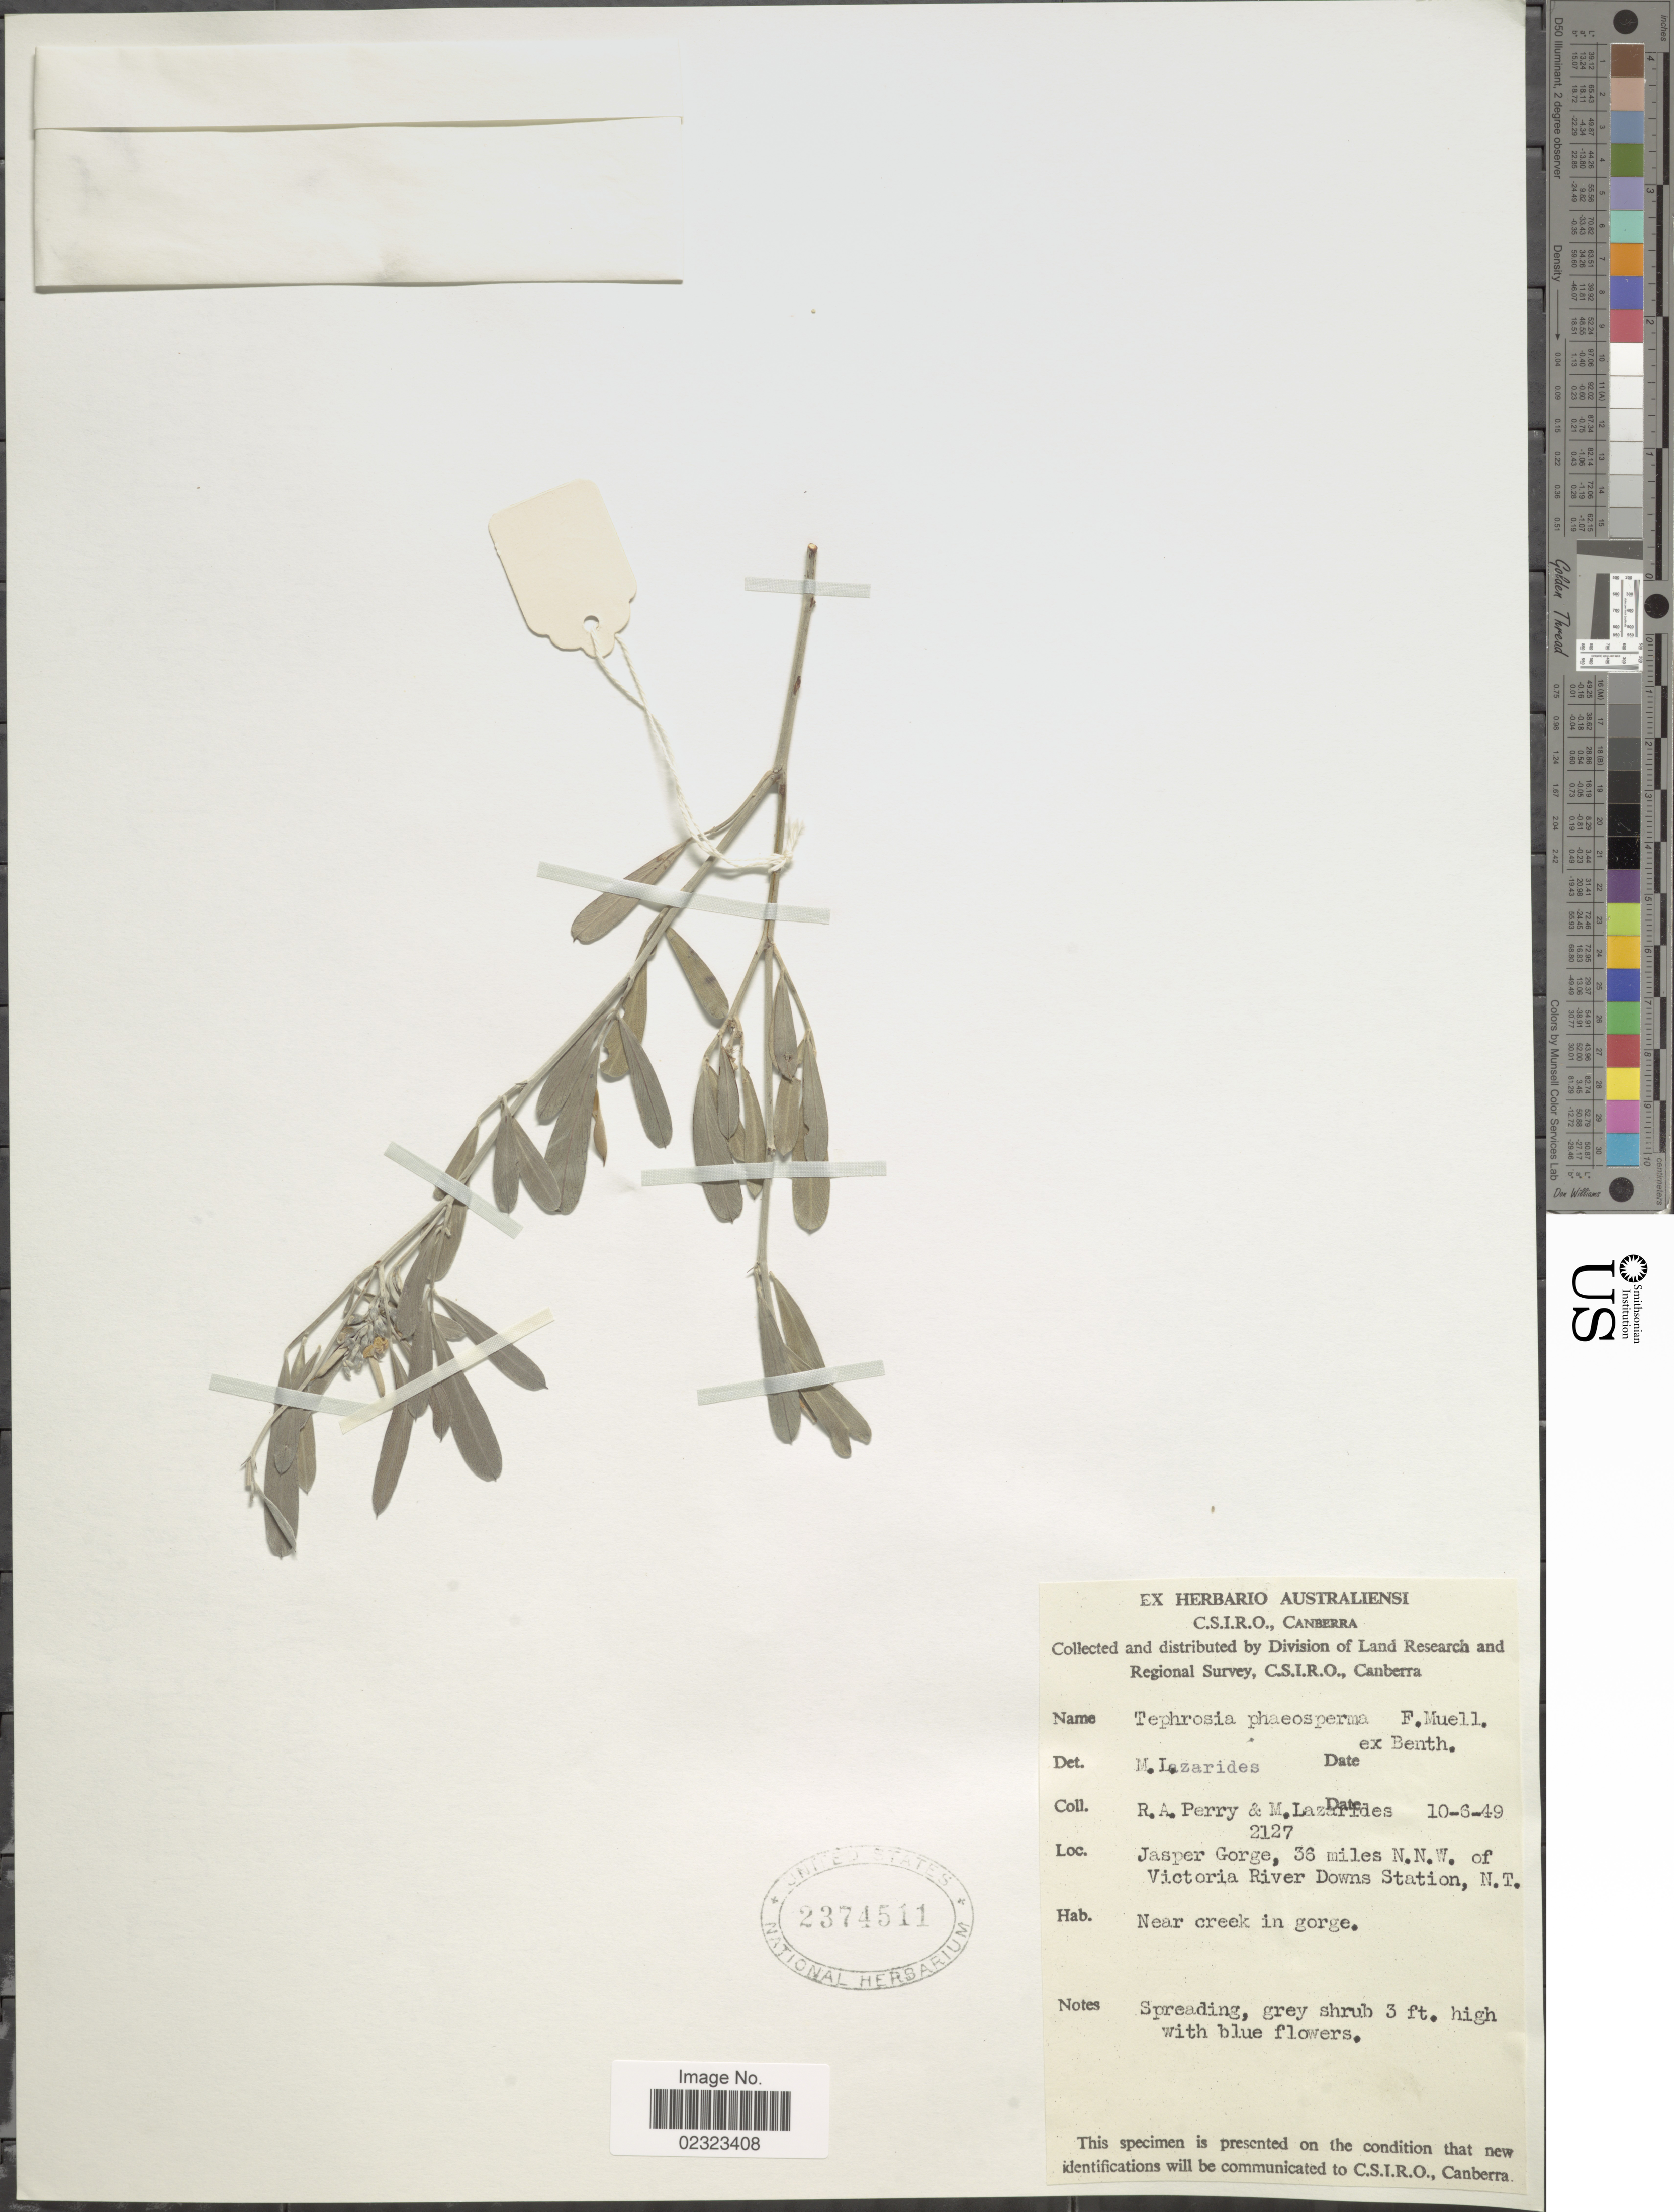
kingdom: Plantae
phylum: Tracheophyta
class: Magnoliopsida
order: Fabales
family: Fabaceae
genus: Tephrosia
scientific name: Tephrosia phaeosperma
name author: F. Muell. ex Benth.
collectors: Perry, R. A. & M. Lazarides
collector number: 2127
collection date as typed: Transcribed d/m/y: 10/6/49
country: Australia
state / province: Northern Territory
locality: Jasper Gorge, 36 miles N.N.W. of Victoria River Downs Station, near creek in gorge.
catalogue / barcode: US 2374511